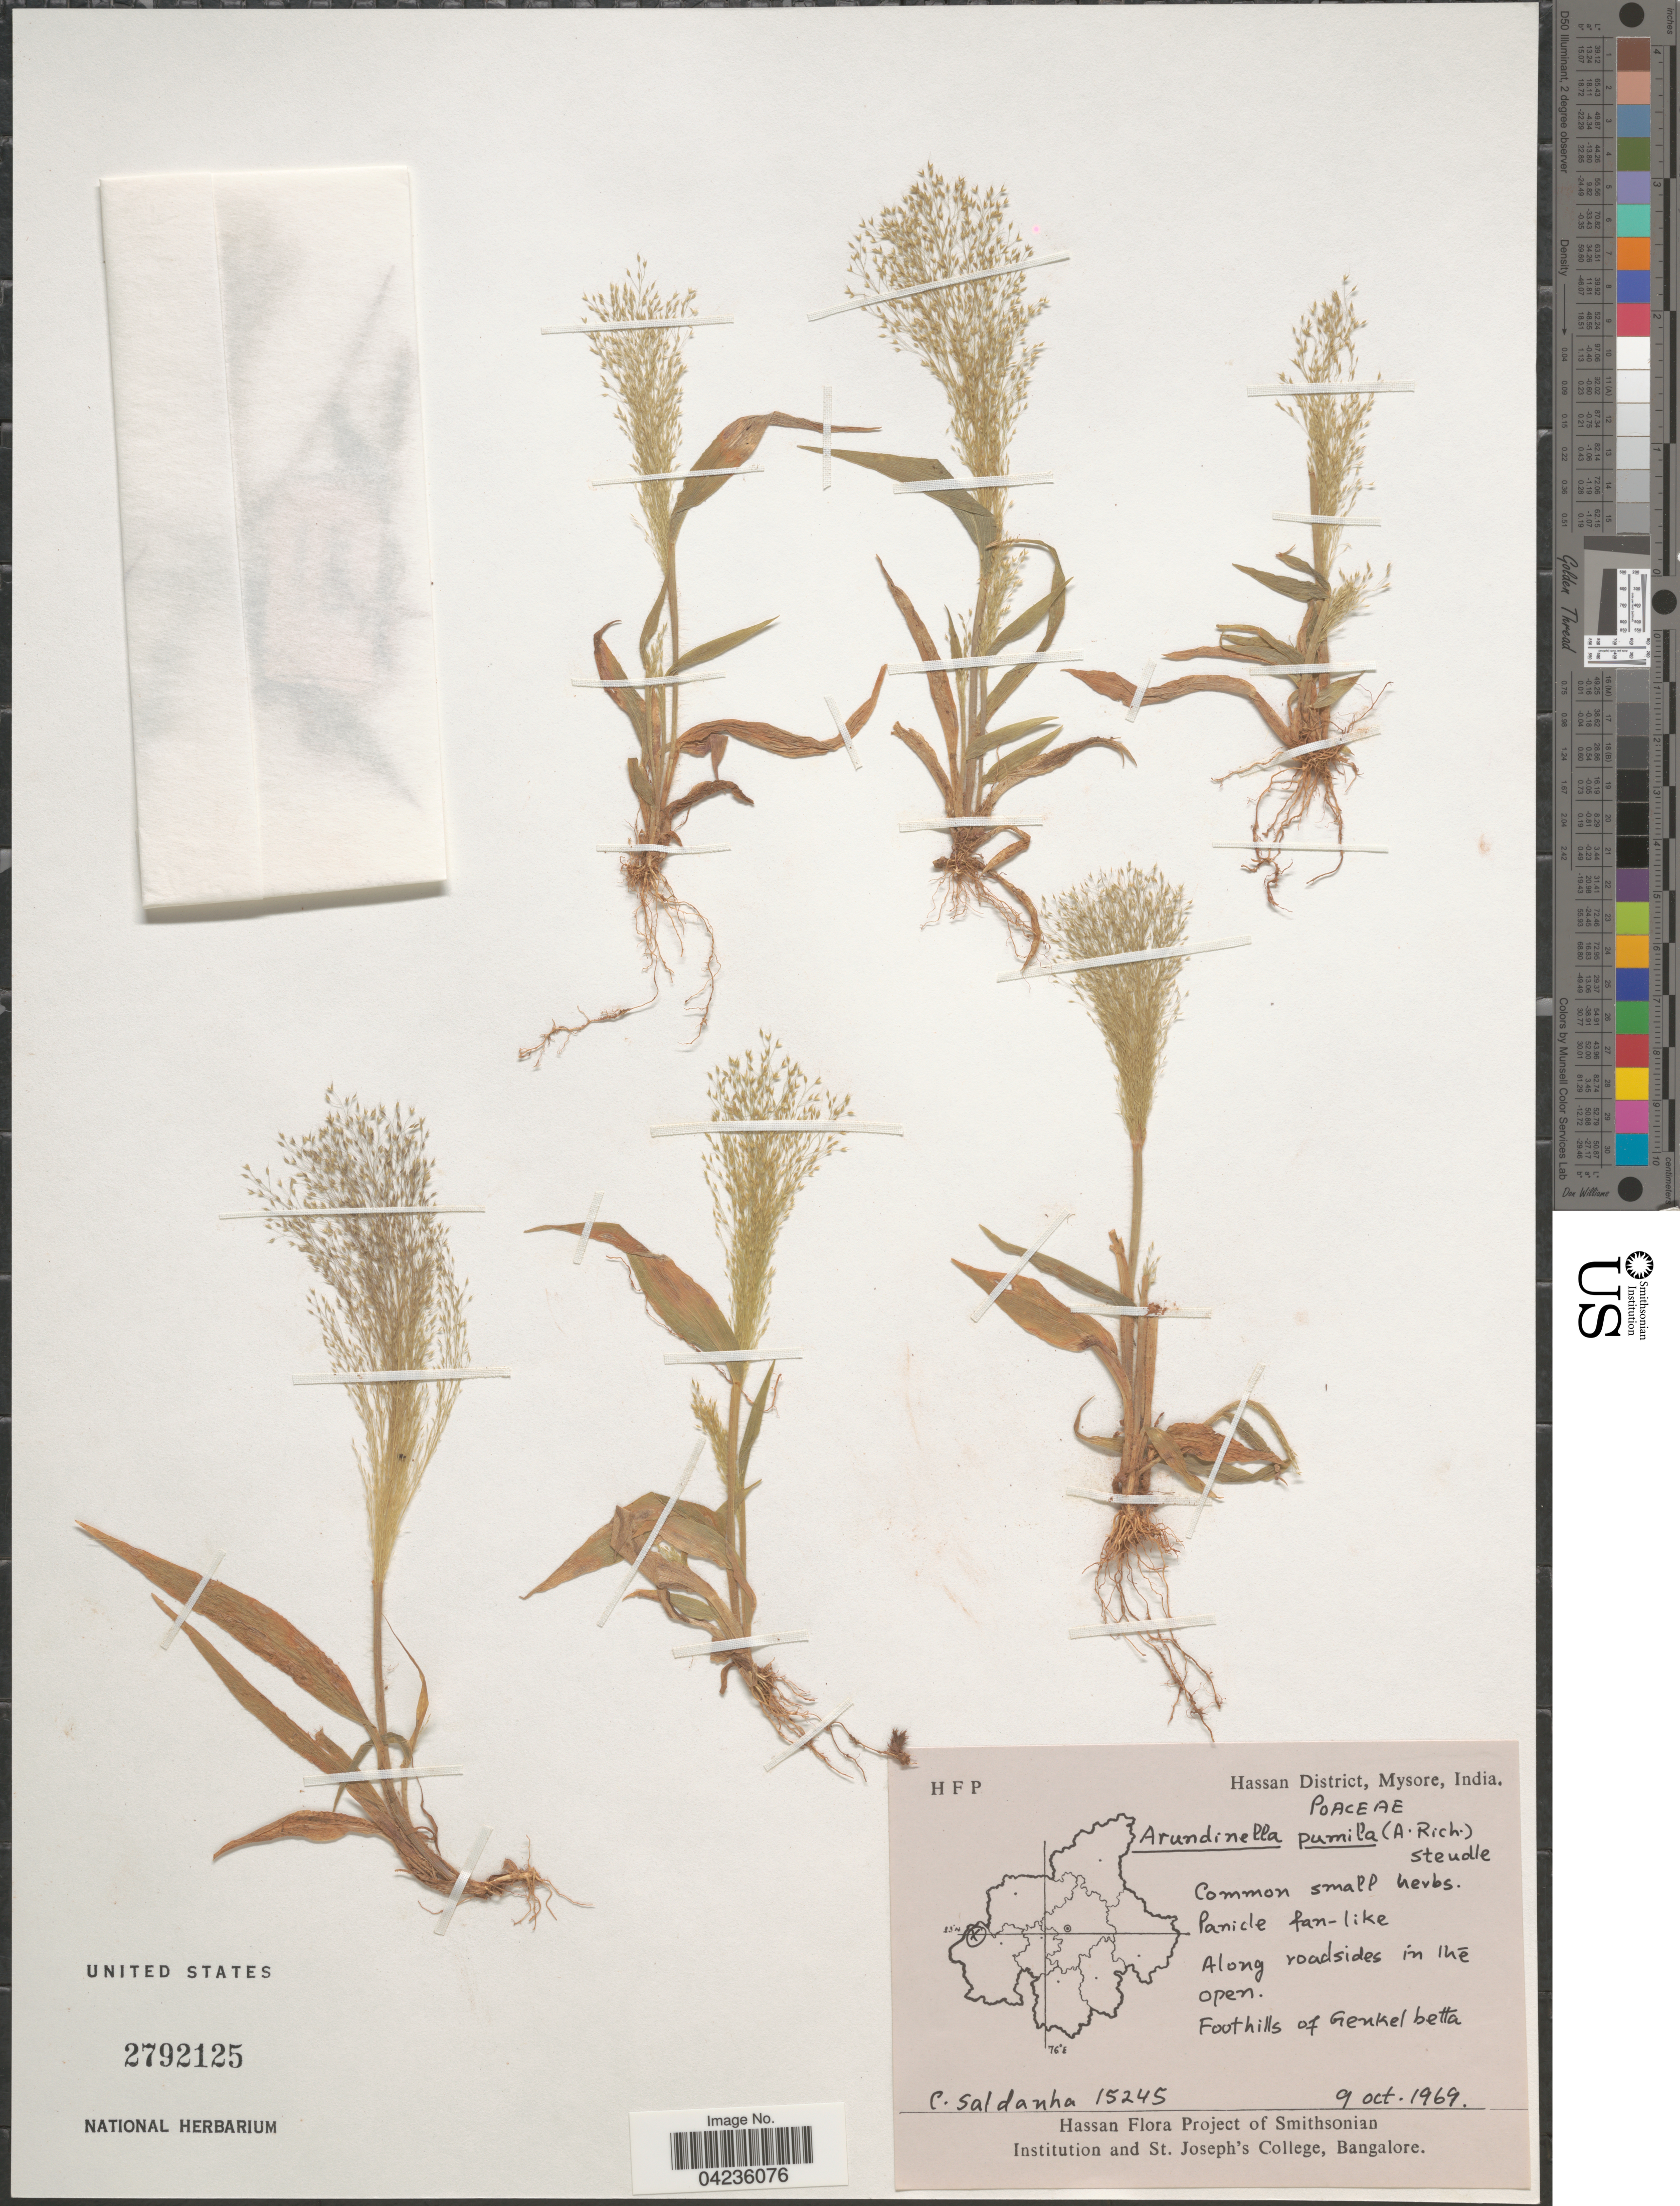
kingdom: Plantae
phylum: Tracheophyta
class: Liliopsida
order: Poales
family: Poaceae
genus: Arundinella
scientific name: Arundinella pumila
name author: (Hochst. ex A. Rich.) Steud.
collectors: C. Saldanha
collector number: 15245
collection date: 1969-10-09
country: India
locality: Hassan District, Mysore. Foothills of Genkel betta.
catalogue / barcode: US 2792125